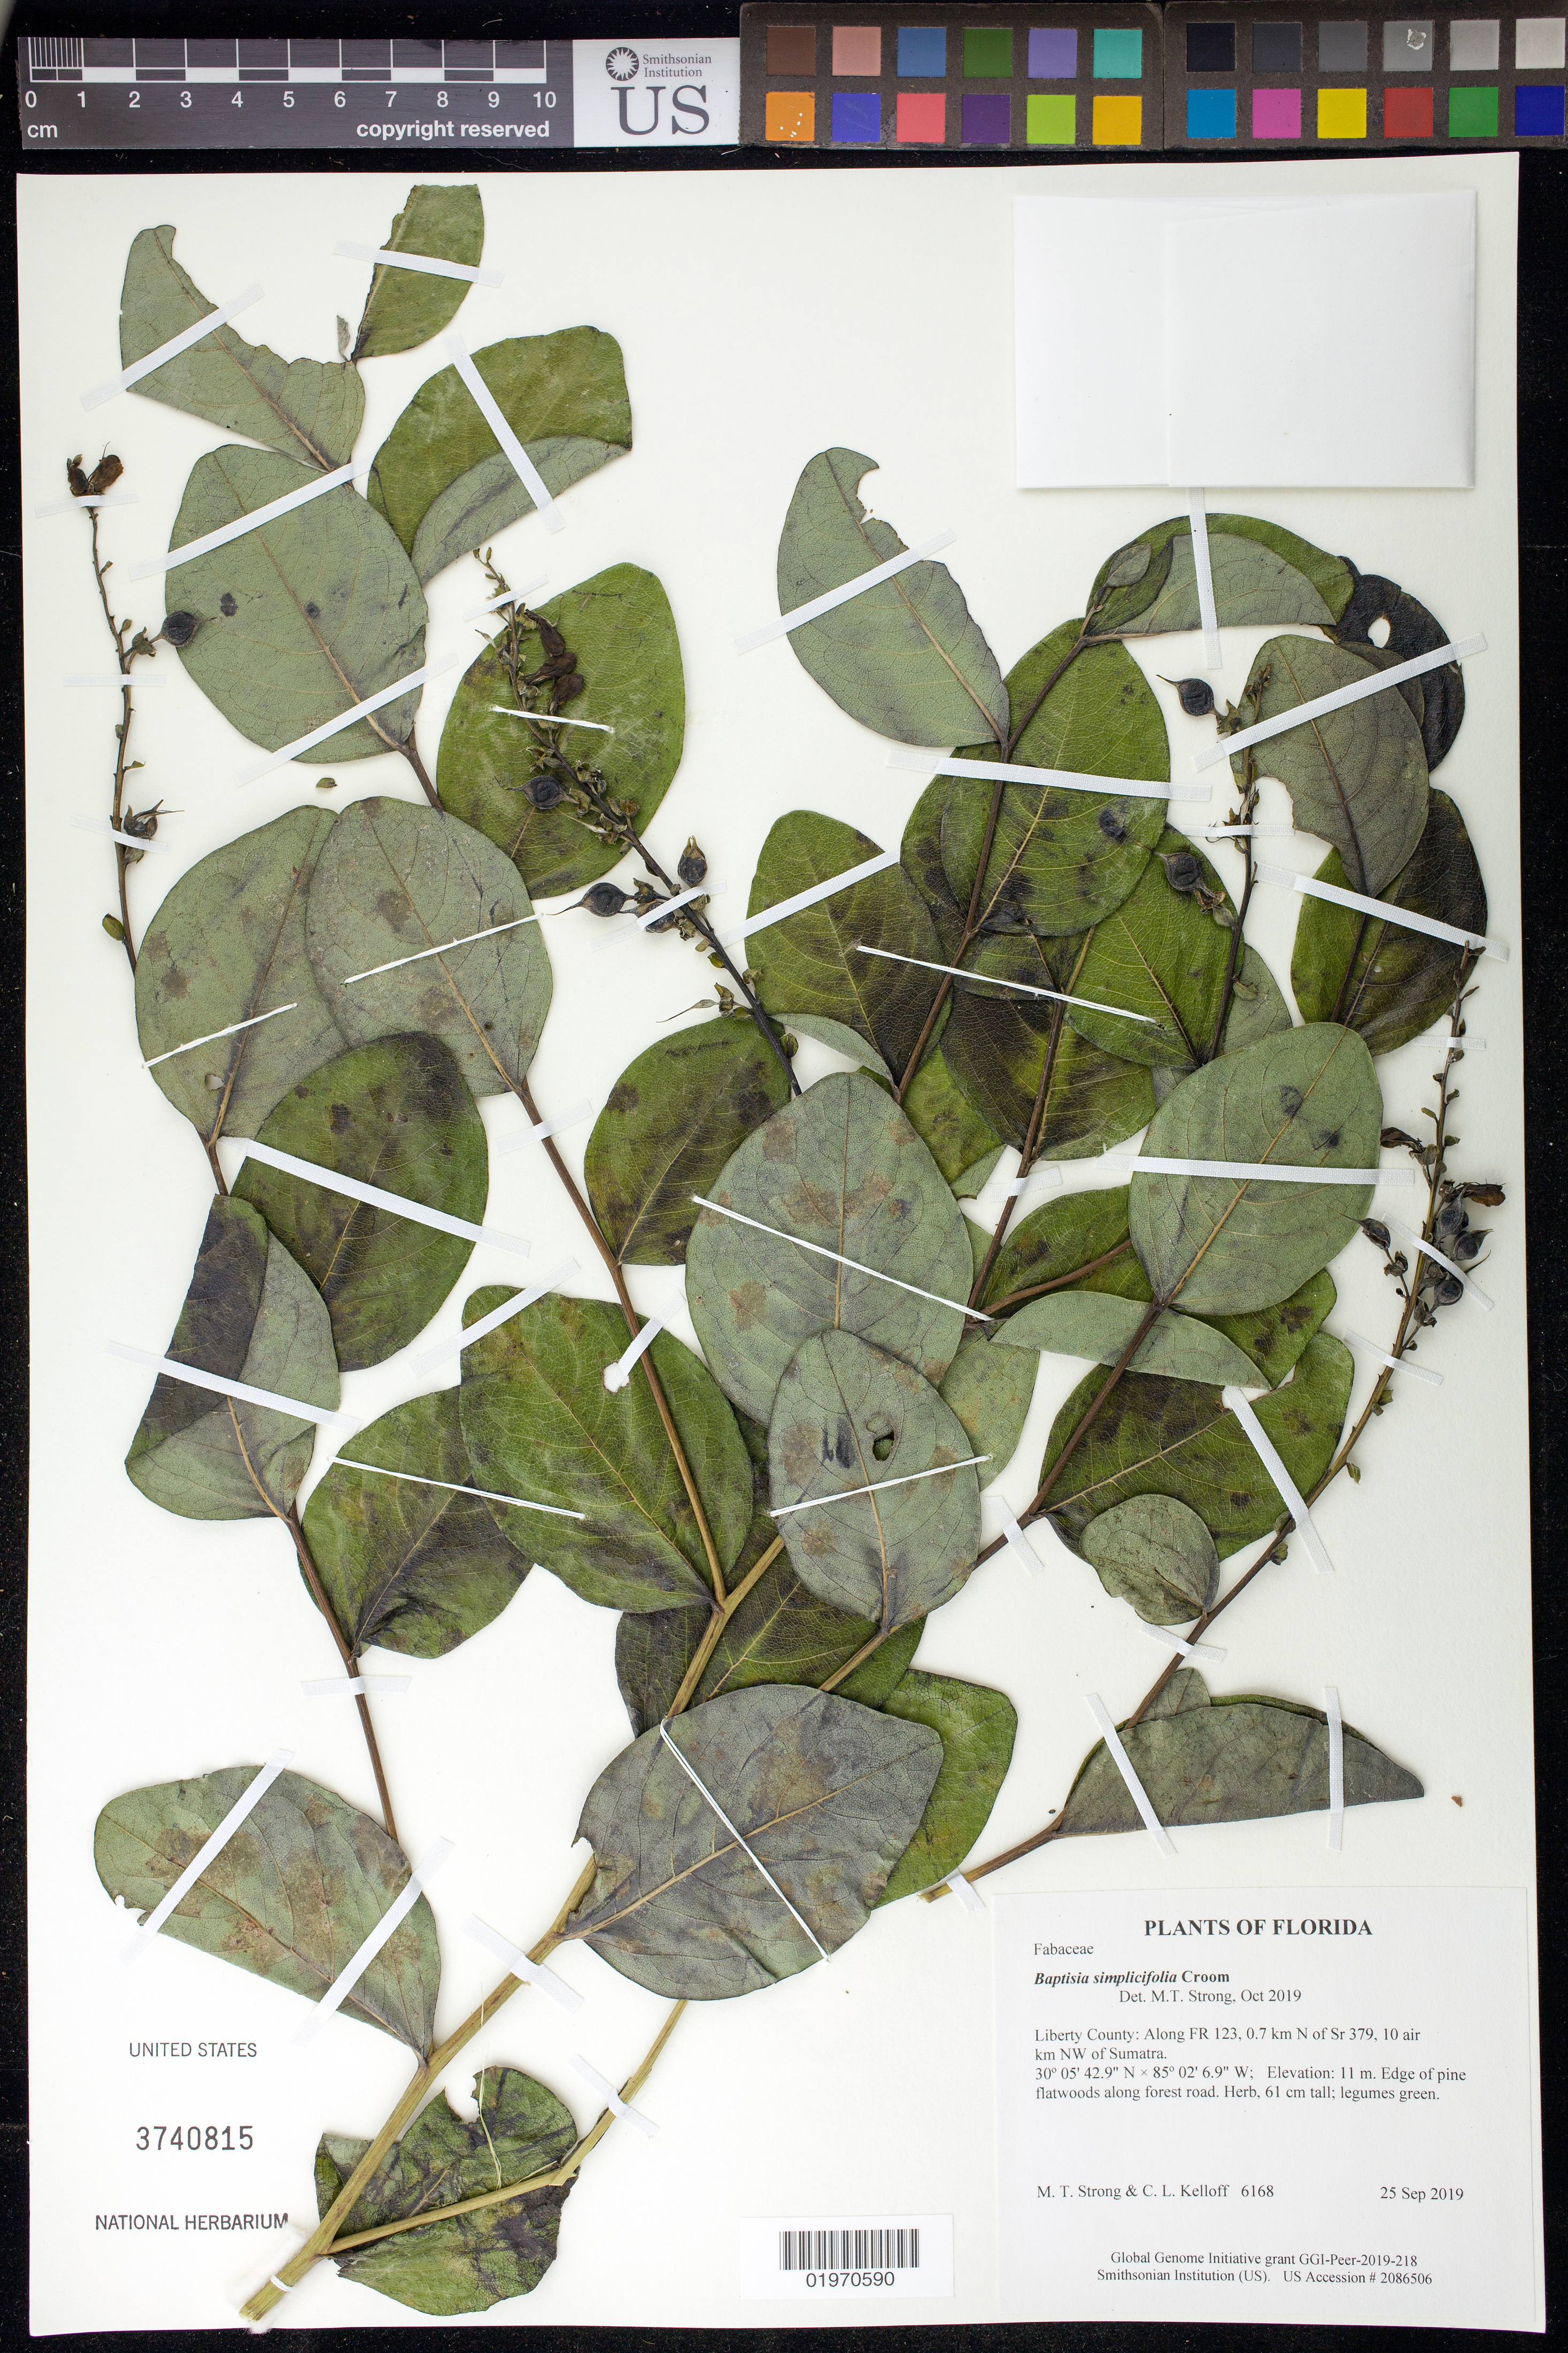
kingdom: Plantae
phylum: Tracheophyta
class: Magnoliopsida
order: Fabales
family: Fabaceae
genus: Baptisia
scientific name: Baptisia simplicifolia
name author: Croom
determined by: Strong, Mark T., (BOT), Smithsonian Institution - National Museum of Natural History (UNITED STATES)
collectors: M. T. Strong & C. L. Kelloff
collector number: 6168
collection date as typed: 25 Sep 2019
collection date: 2019-09-25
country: United States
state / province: Florida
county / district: Liberty County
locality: Along FR 123, 0.7 km N of Sr 379, 10 air km NW of Sumatra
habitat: Edge of pine flatwoods along forest road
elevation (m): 11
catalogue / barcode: US 3740815